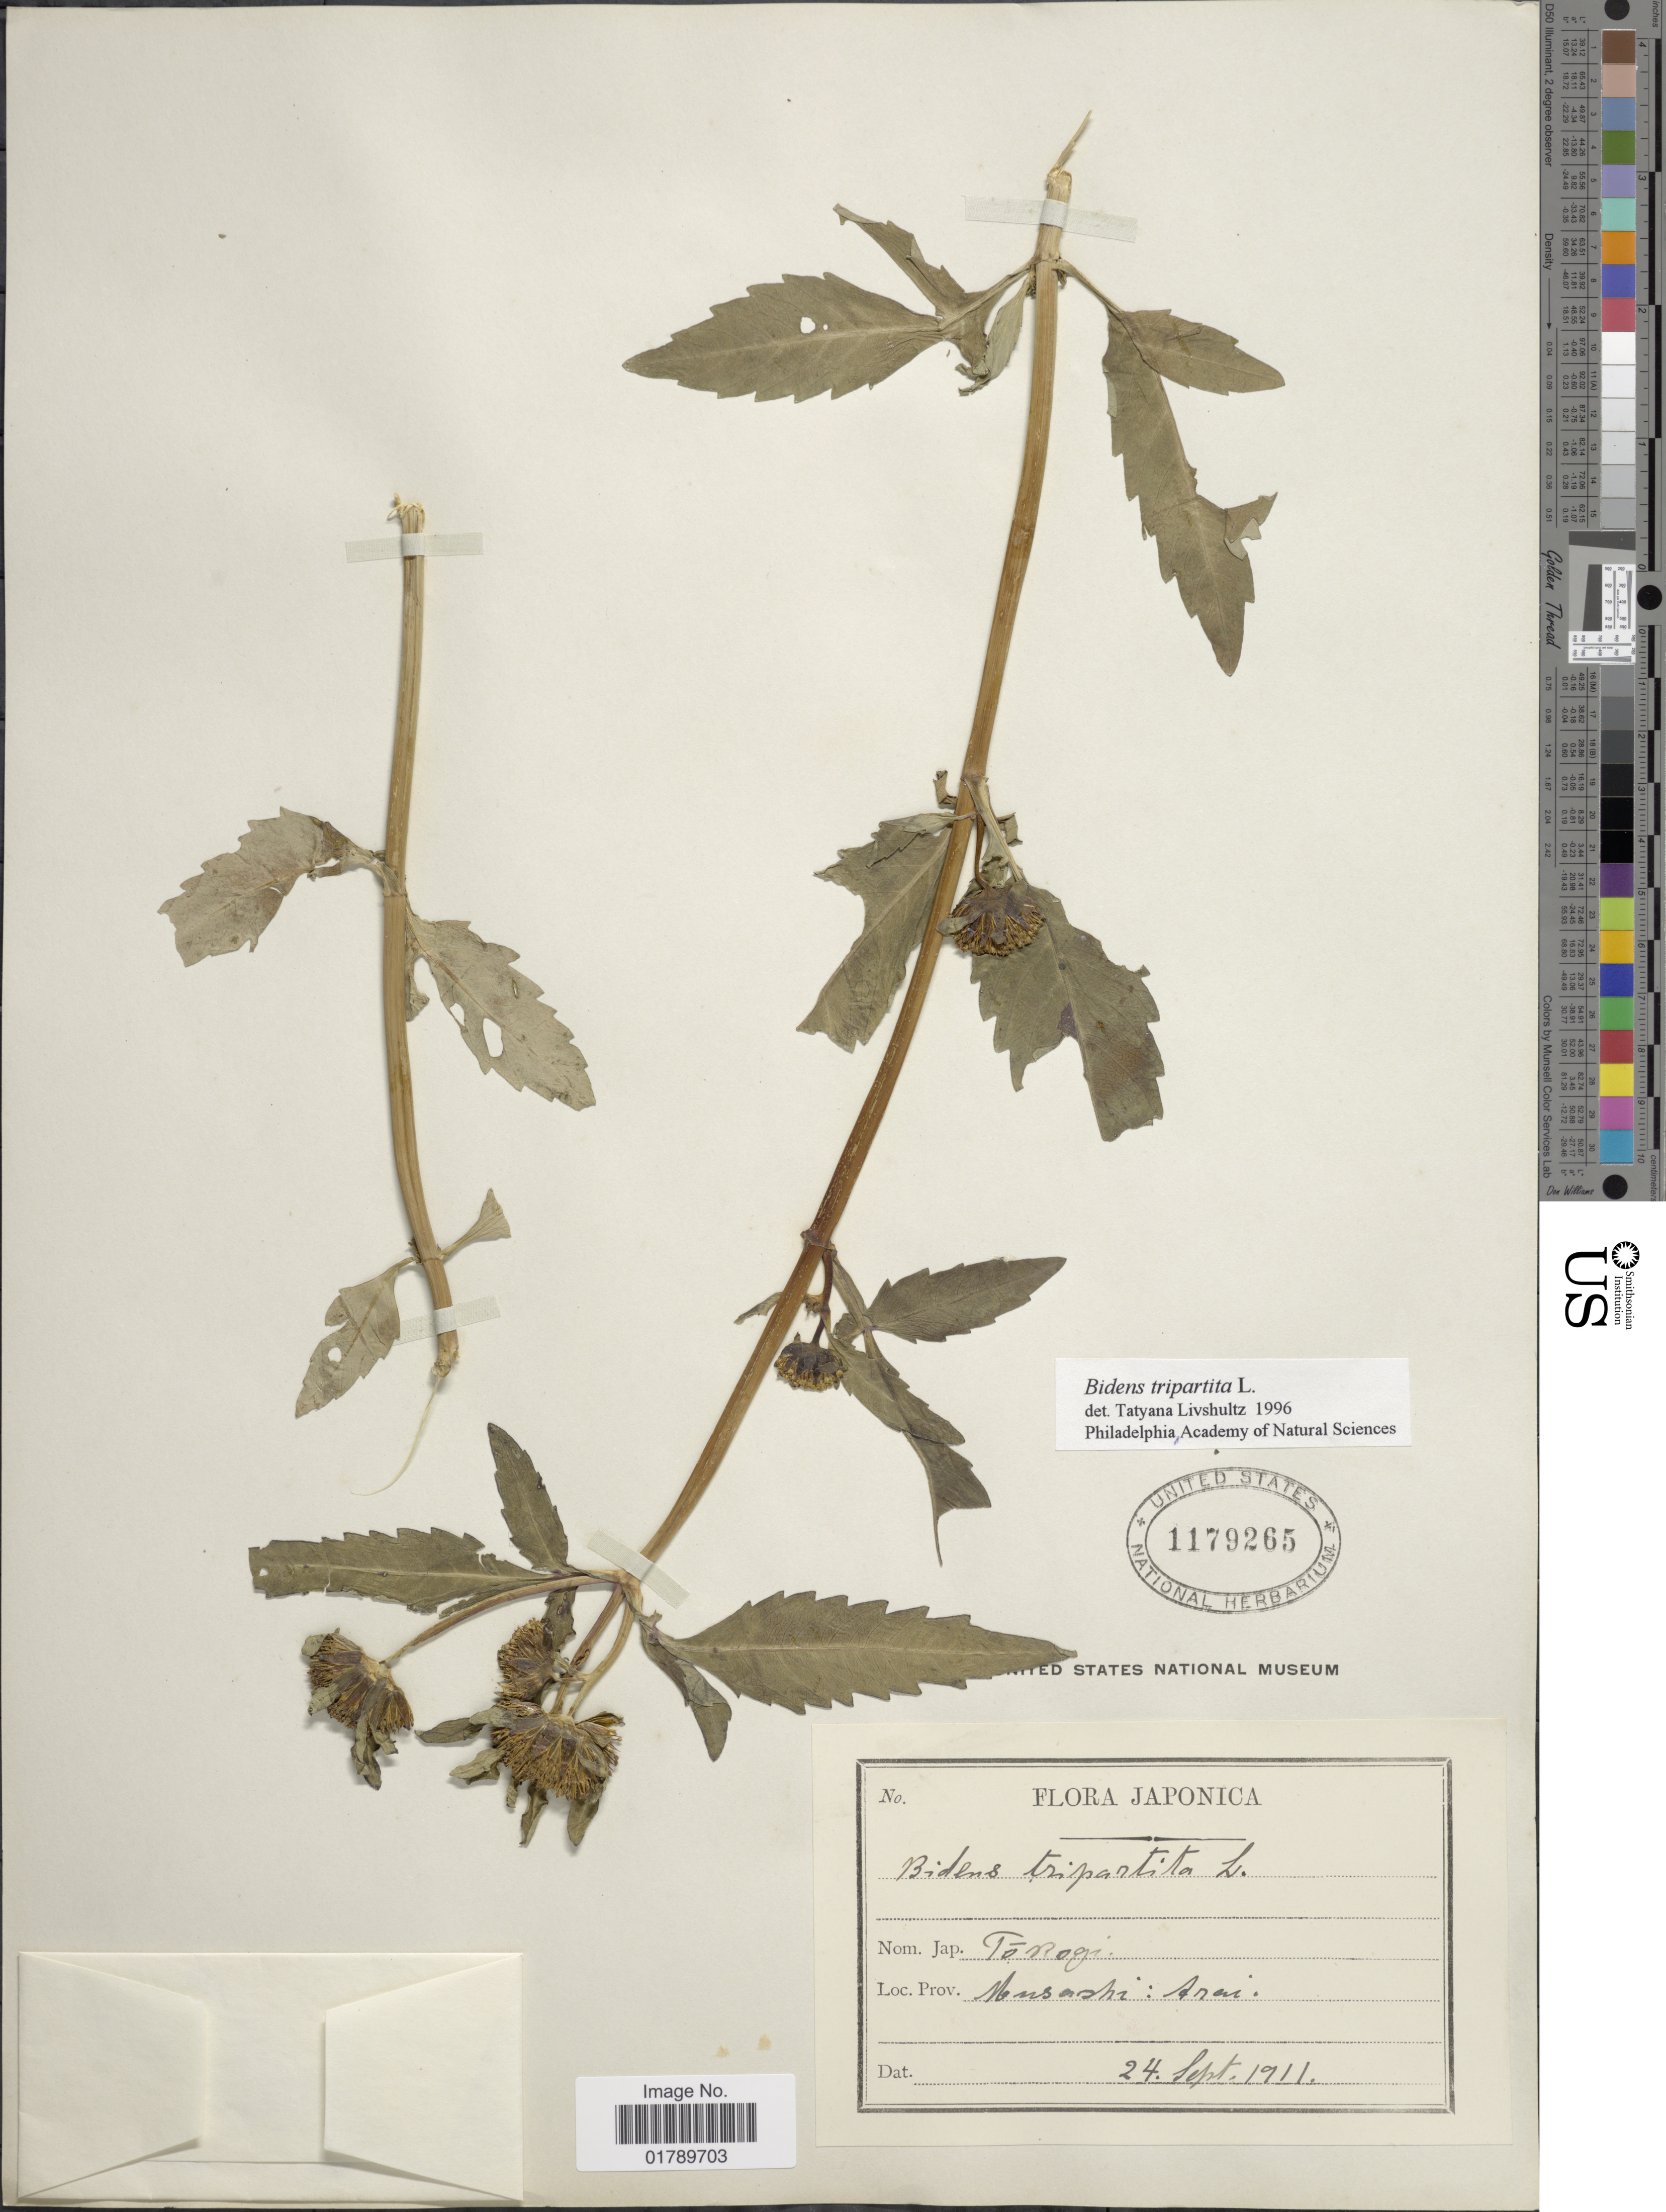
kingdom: Plantae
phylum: Tracheophyta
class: Magnoliopsida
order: Asterales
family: Asteraceae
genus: Bidens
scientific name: Bidens tripartita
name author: L.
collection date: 1911-09-24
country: Japan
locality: Japonica. Musashi; Asai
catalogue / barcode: US 11079265